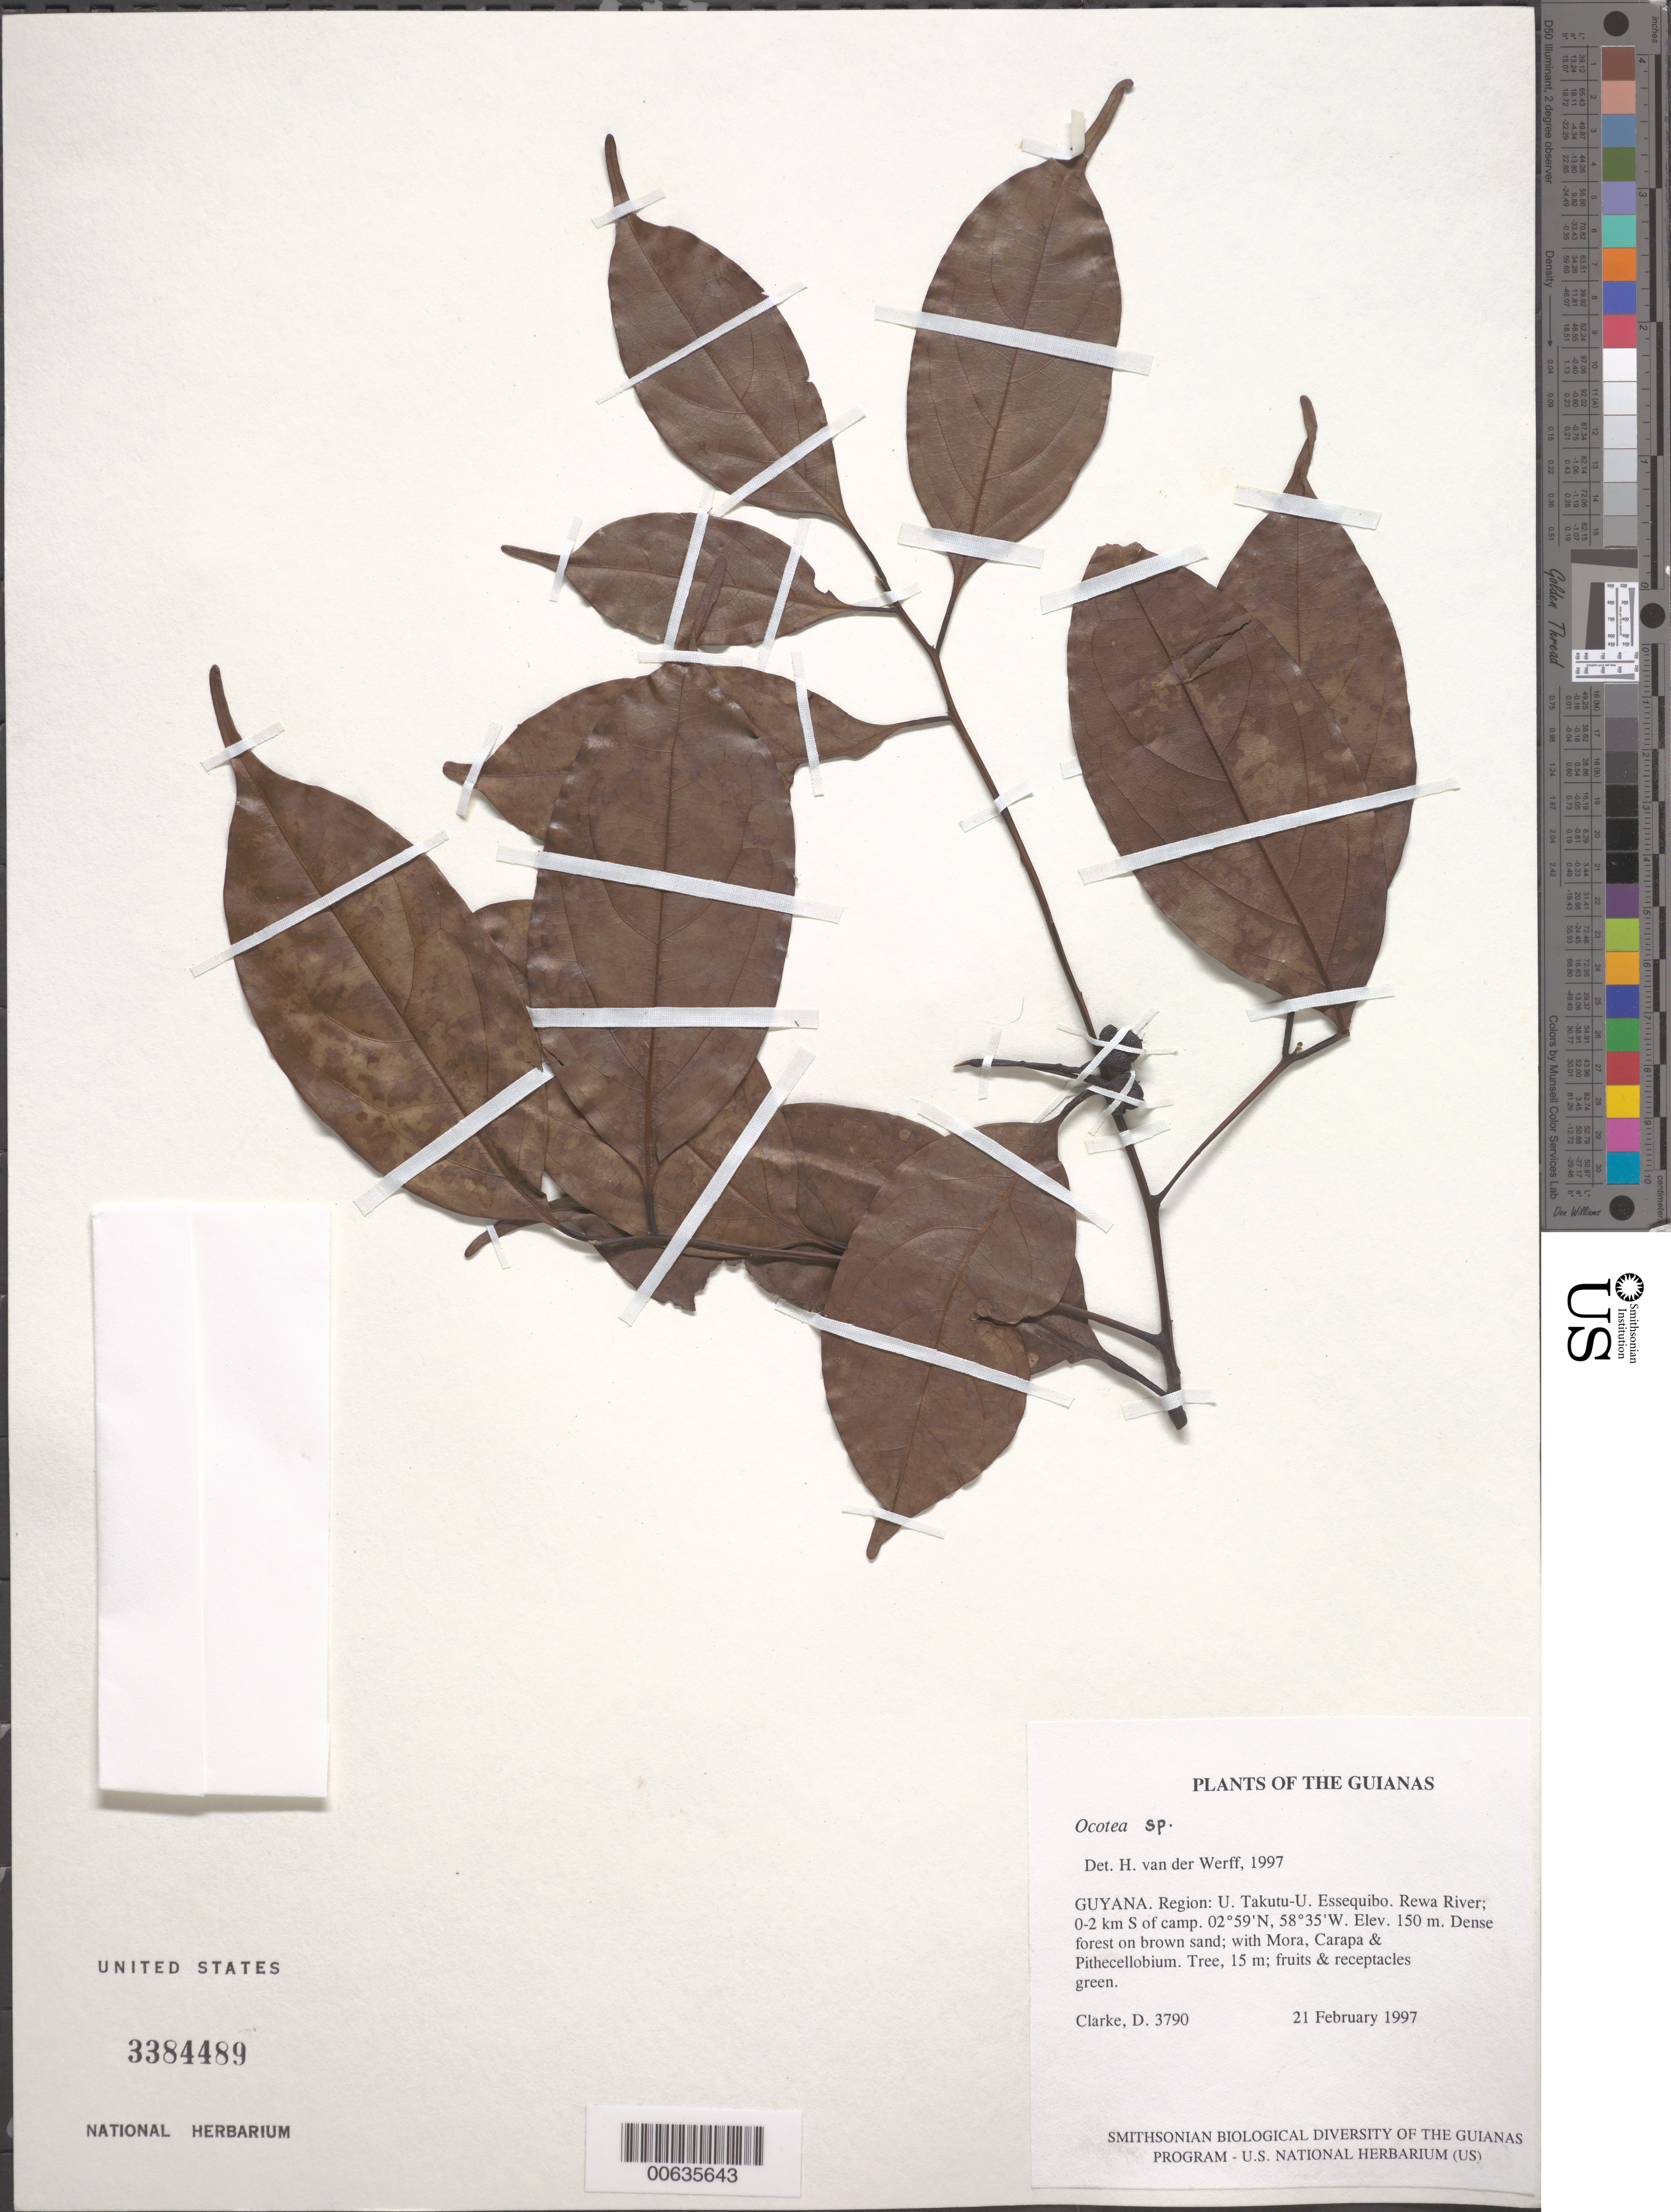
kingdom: Plantae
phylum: Tracheophyta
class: Magnoliopsida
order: Laurales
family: Lauraceae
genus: Ocotea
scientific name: Ocotea sp.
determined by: van der Werff, H., (MO), Missouri Botanical Garden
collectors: H. D. Clarke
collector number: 3790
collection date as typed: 21 February 1997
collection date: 1997-02-21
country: Guyana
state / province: U. Takutu-U. Essequibo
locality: Rewa River; 0-2 km S of camp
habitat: Dense forest on brown sand; with Mora, Carapa & Pithecellobium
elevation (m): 150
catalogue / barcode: US 3384489